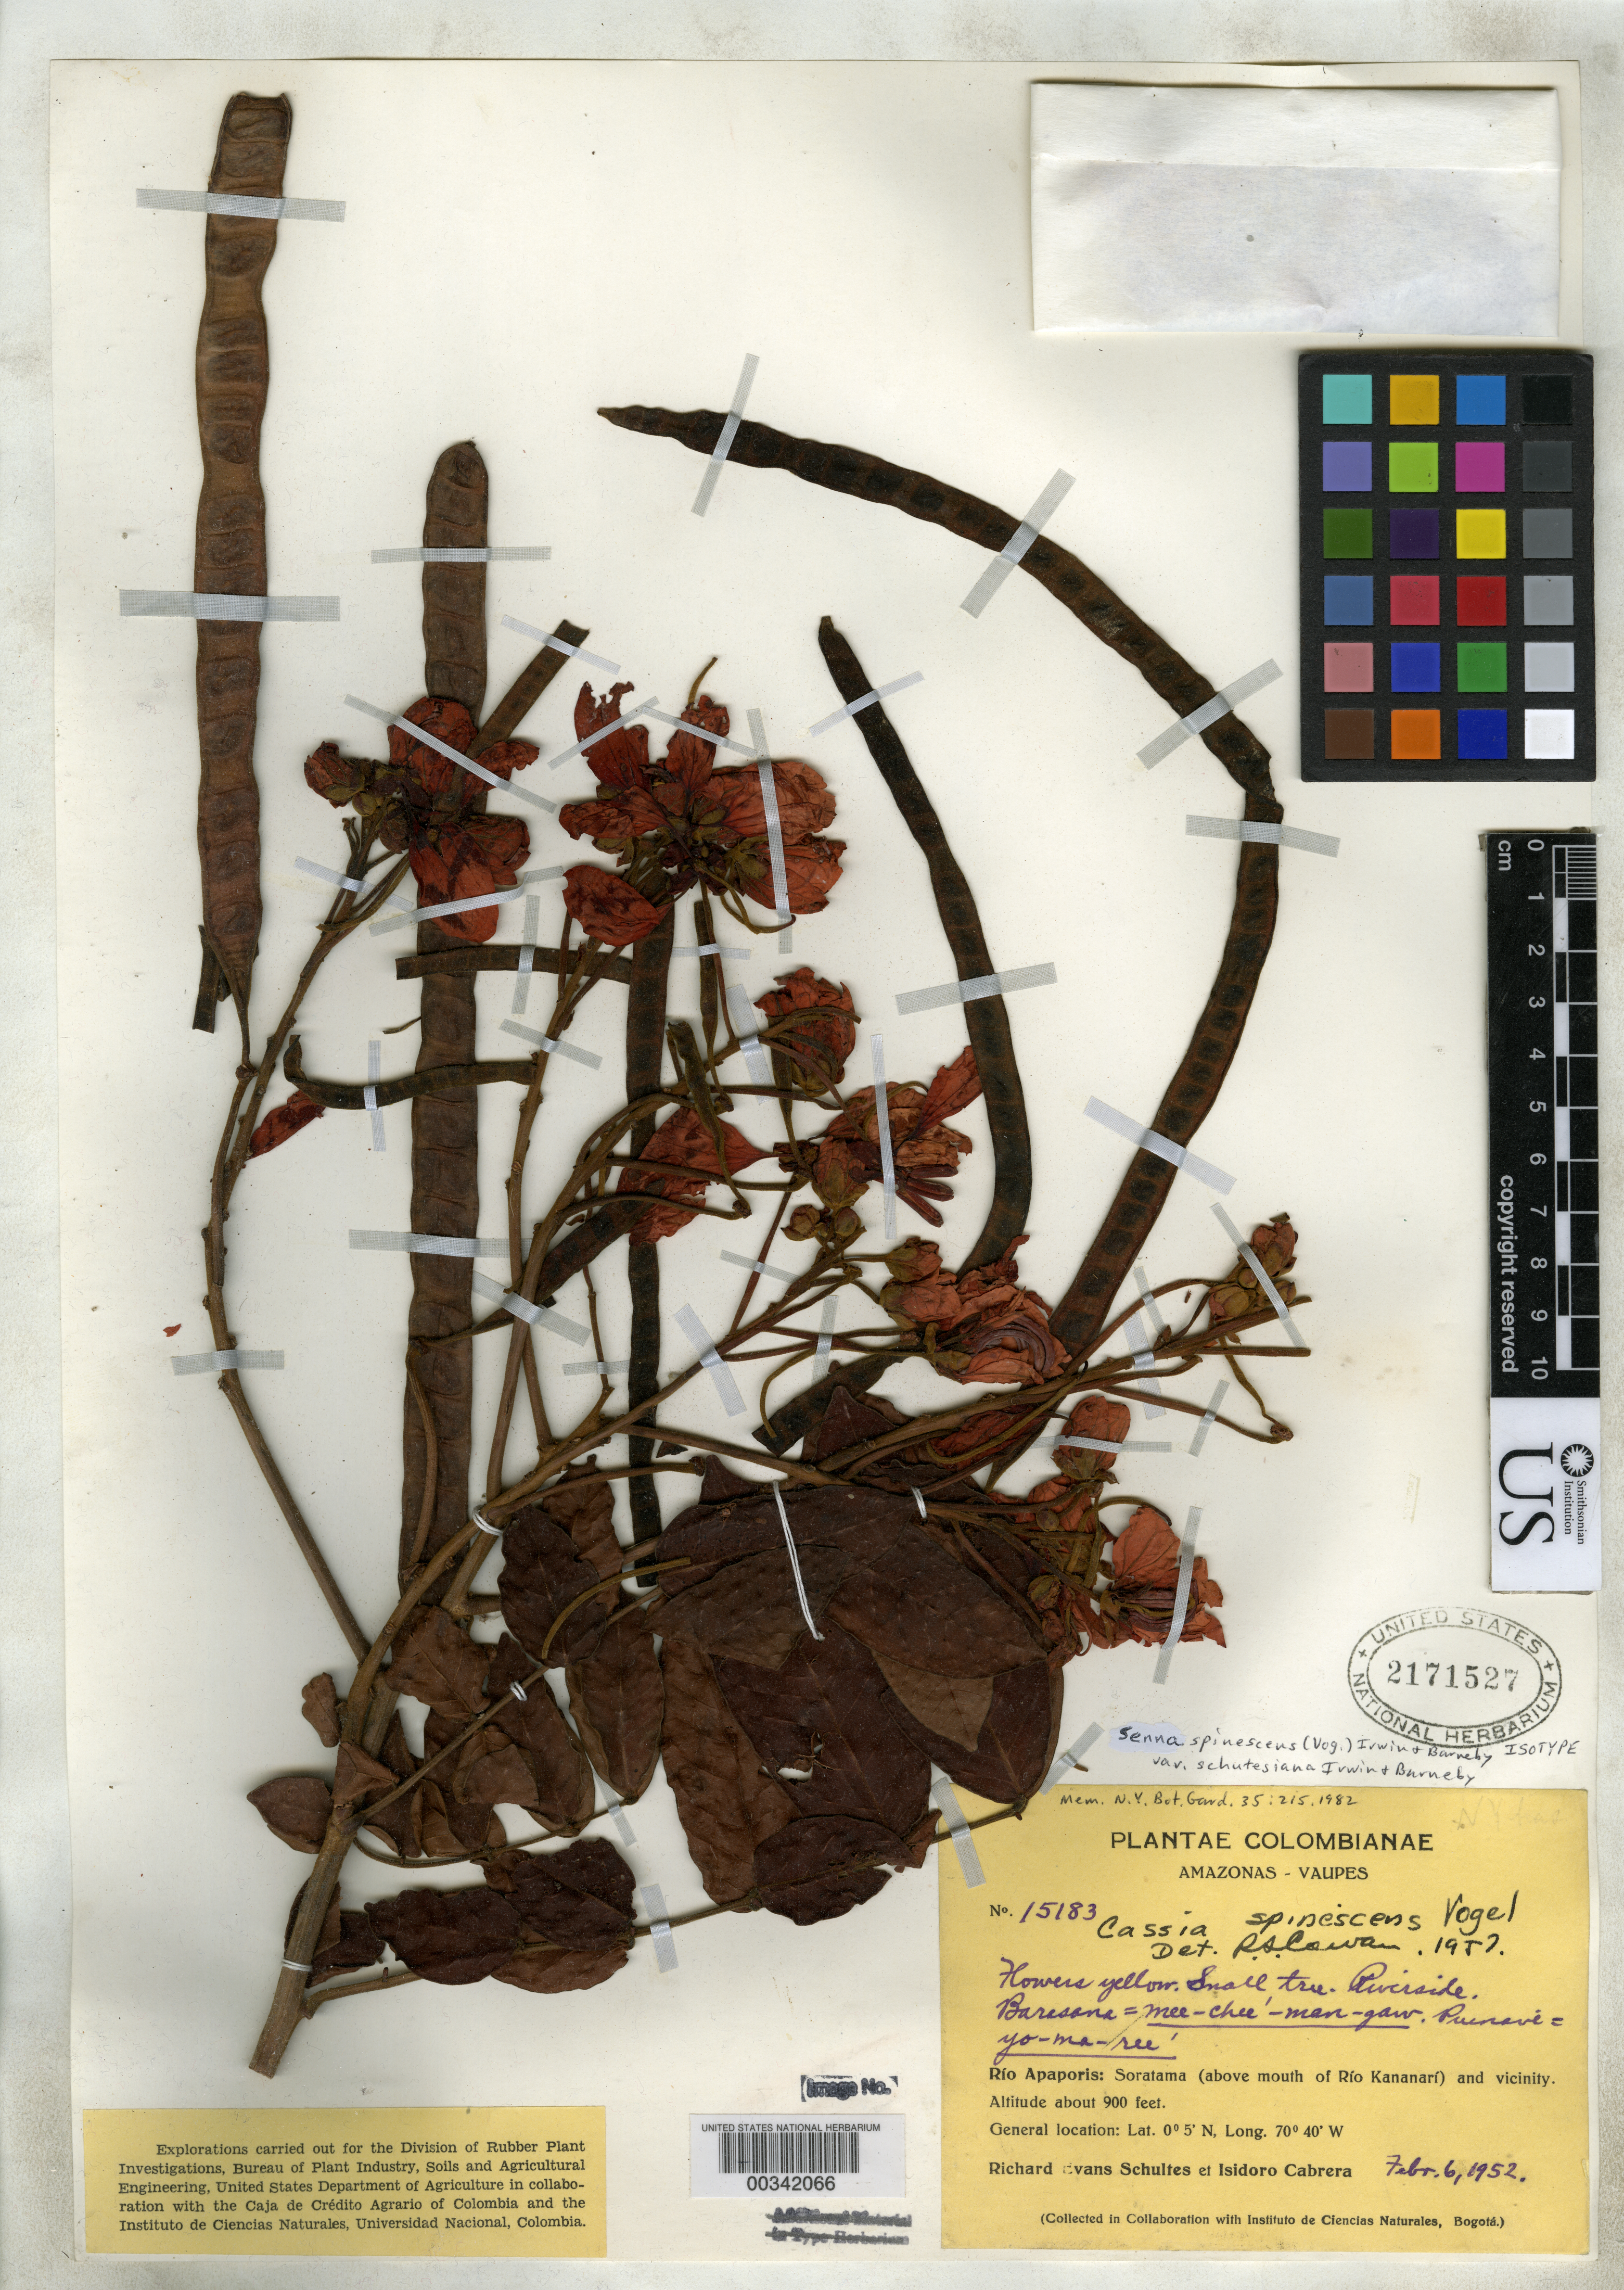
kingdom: Plantae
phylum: Tracheophyta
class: Magnoliopsida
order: Fabales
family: Fabaceae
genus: Senna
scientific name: Senna spinescens var. schultesiana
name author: H.S. Irwin & Barneby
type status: Isotype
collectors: R. E. Schultes & I. Cabrera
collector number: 15183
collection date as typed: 06 Feb 1952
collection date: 1952-02-06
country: Colombia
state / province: Amazônas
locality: Vaupes. Rio Apaporis: Soratama (above mouth of Rio Kananari) and vicinity.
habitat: Riverside.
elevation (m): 274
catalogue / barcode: US 2171527